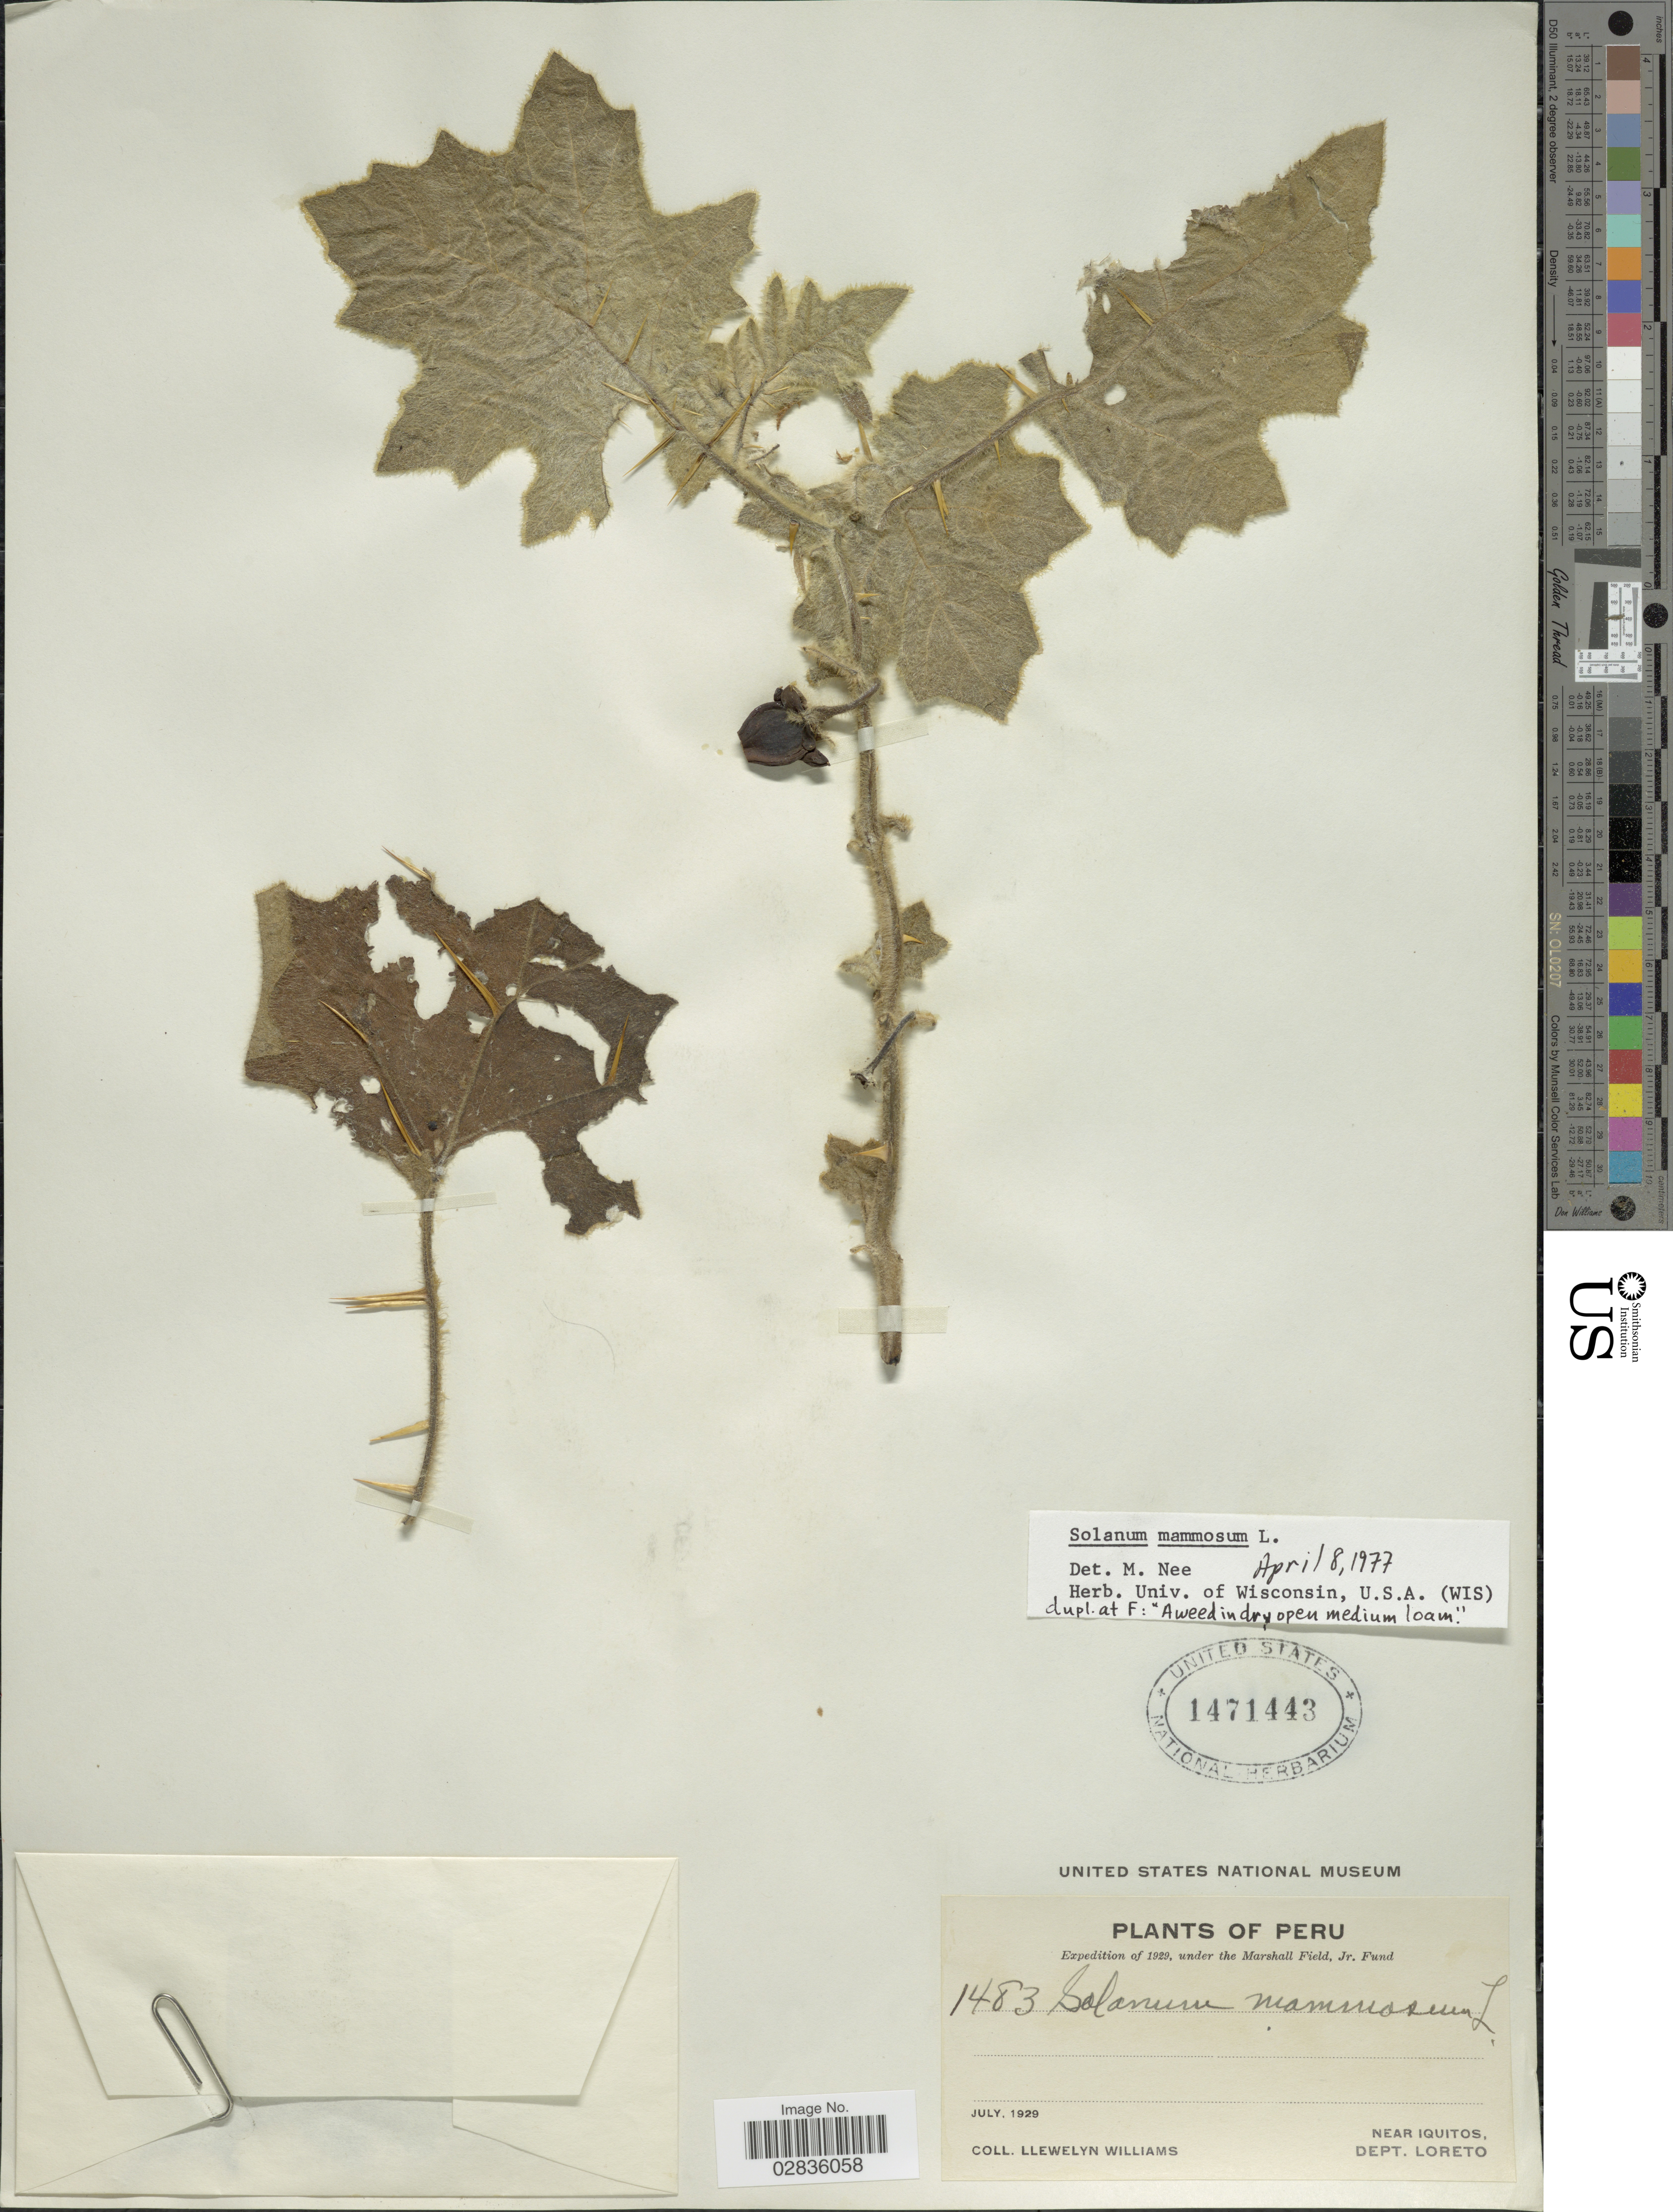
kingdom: Plantae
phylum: Tracheophyta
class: Magnoliopsida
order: Solanales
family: Solanaceae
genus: Solanum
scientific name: Solanum mammosum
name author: L.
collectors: Ll. Williams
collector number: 1483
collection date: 1929-07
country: Peru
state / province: Loreto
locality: Near Iquitos, Dept. Loreto.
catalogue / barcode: US 1471443